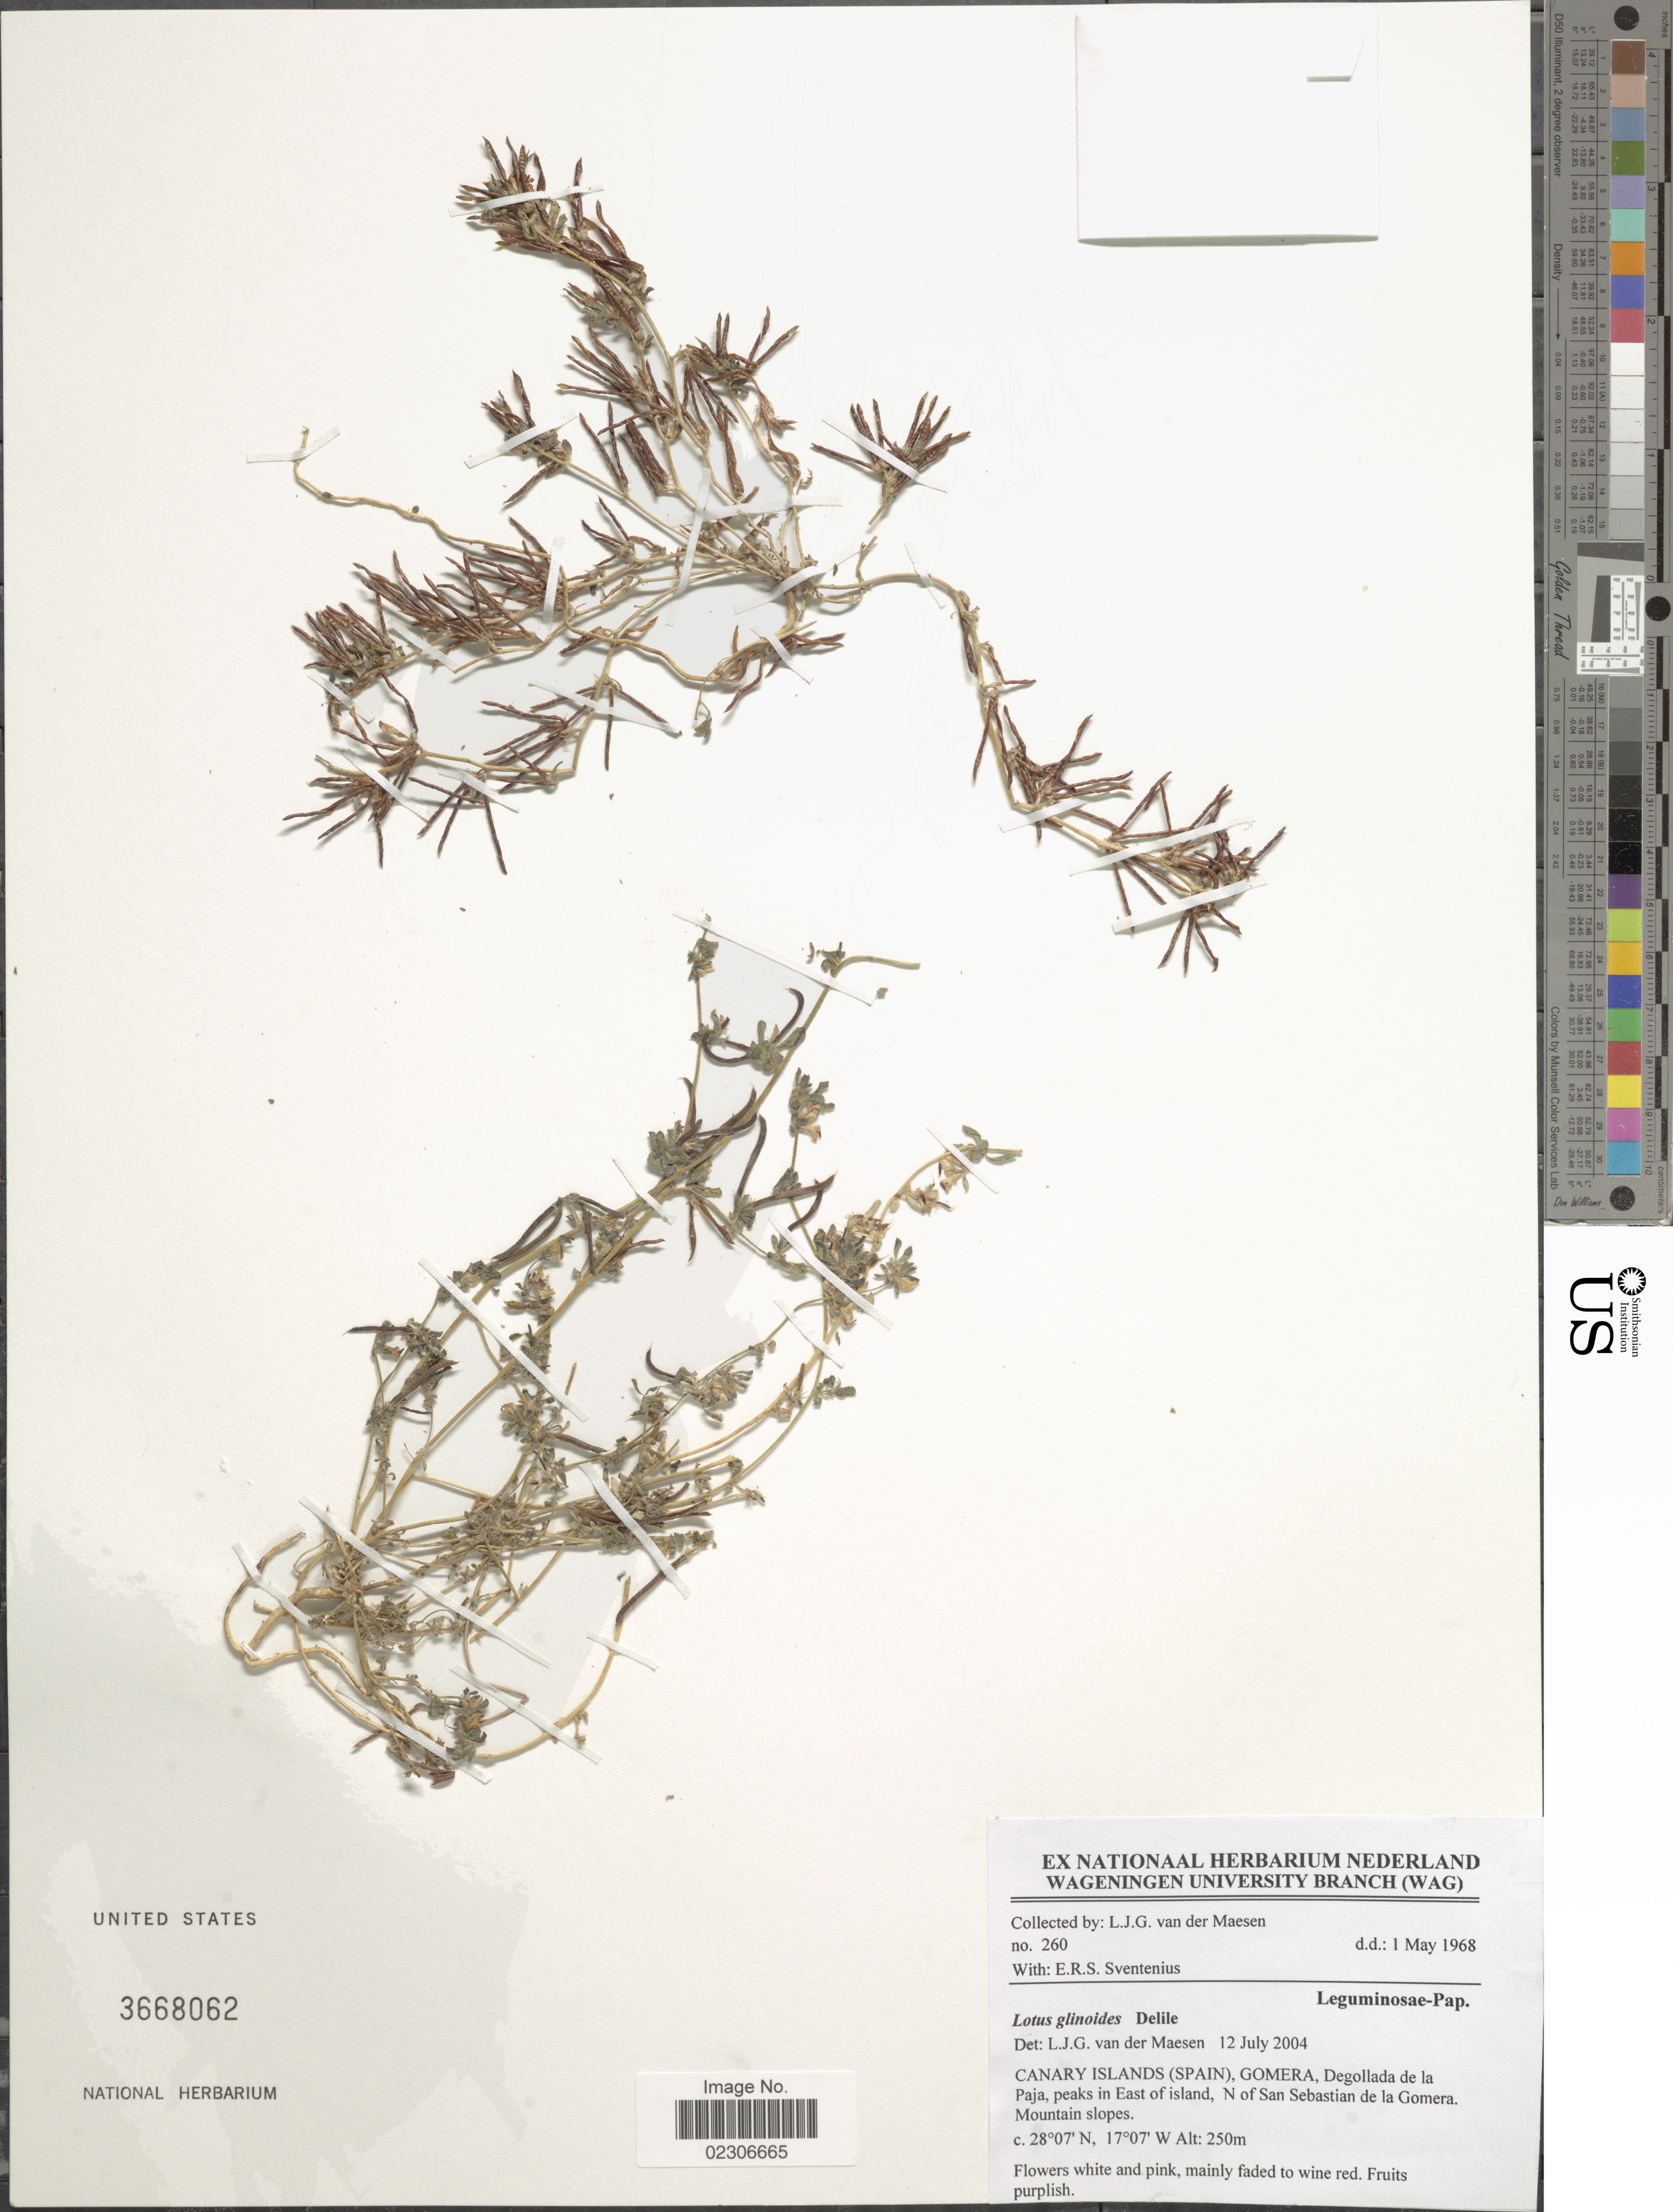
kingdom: Plantae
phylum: Tracheophyta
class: Magnoliopsida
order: Fabales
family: Fabaceae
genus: Lotus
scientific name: Lotus glinoides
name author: Delile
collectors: L. van der Maesen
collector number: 260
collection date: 1968-05-01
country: Spain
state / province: Canarias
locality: Canary Islands, Gomera, Degollada de la Paja, peaks in East of island, N of San Sebastian de la Gomera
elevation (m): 250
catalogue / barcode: US 3668062